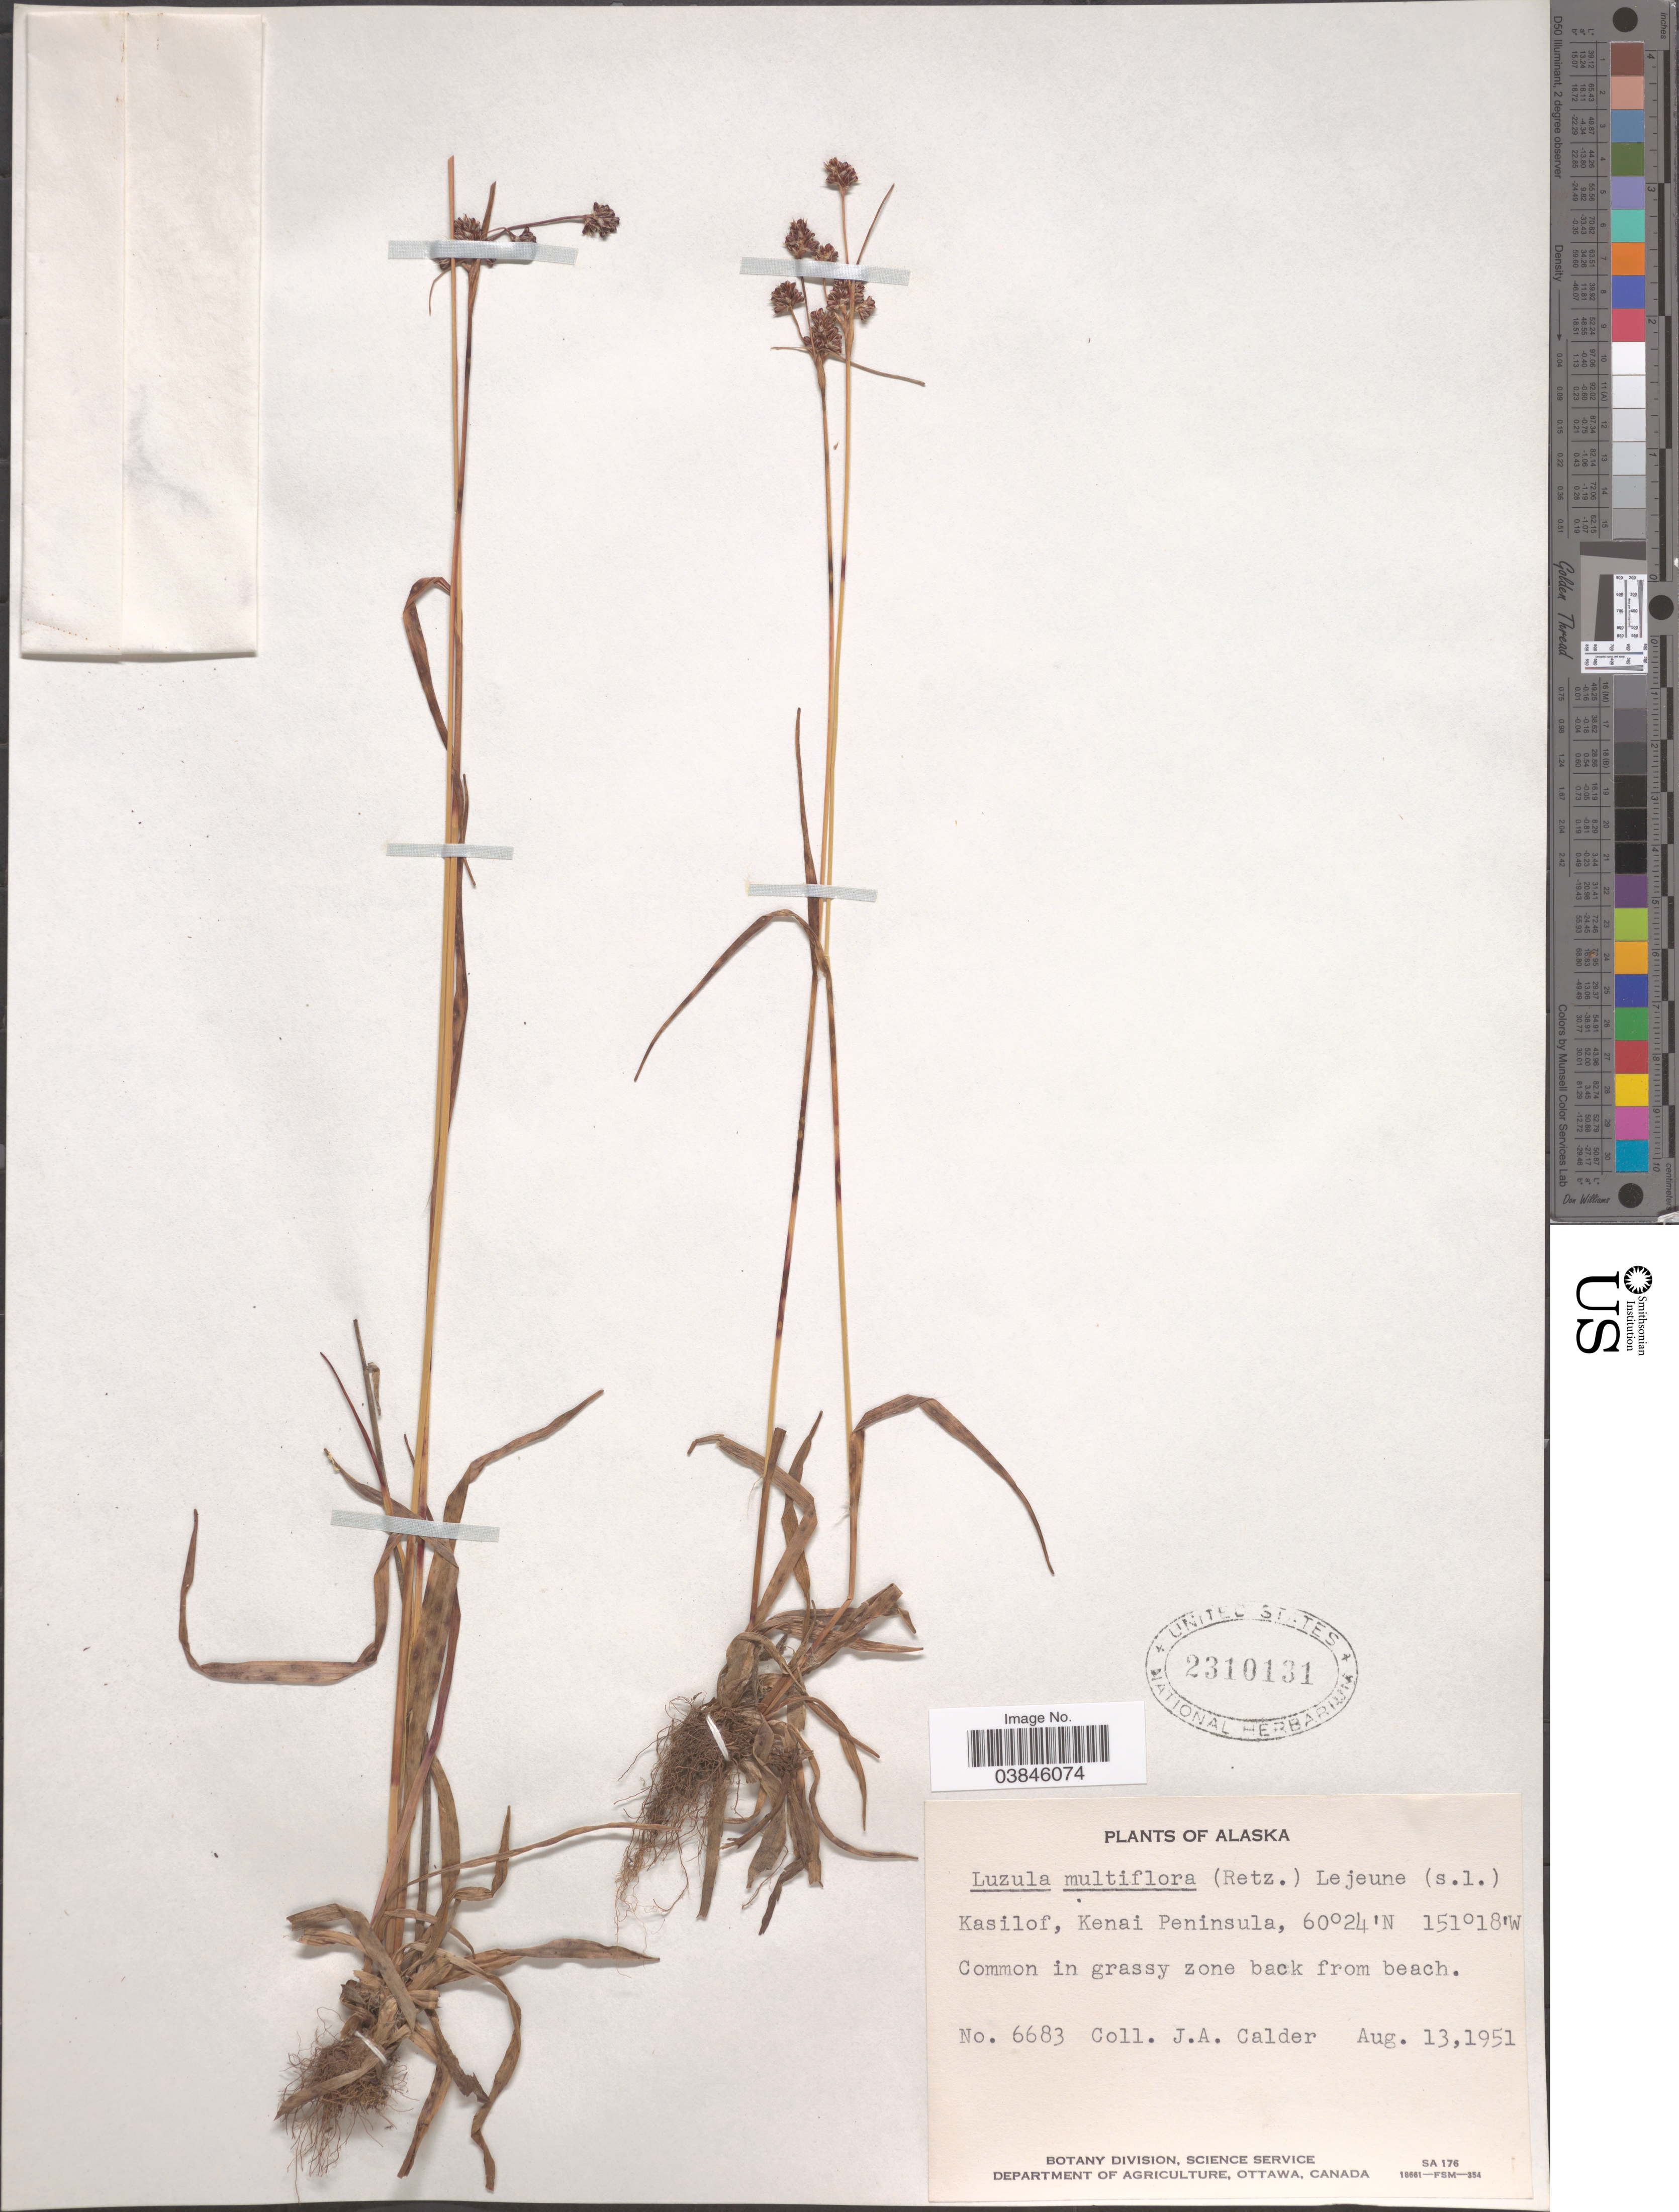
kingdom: Plantae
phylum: Tracheophyta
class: Liliopsida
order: Poales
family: Juncaceae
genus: Luzula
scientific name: Luzula multiflora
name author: (Ehrh.) Lej.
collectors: J. A. Calder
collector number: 6683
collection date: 1951-08-13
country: United States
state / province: Alaska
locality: Kasilof, Kenai Peninsula.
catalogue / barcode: US 2310131